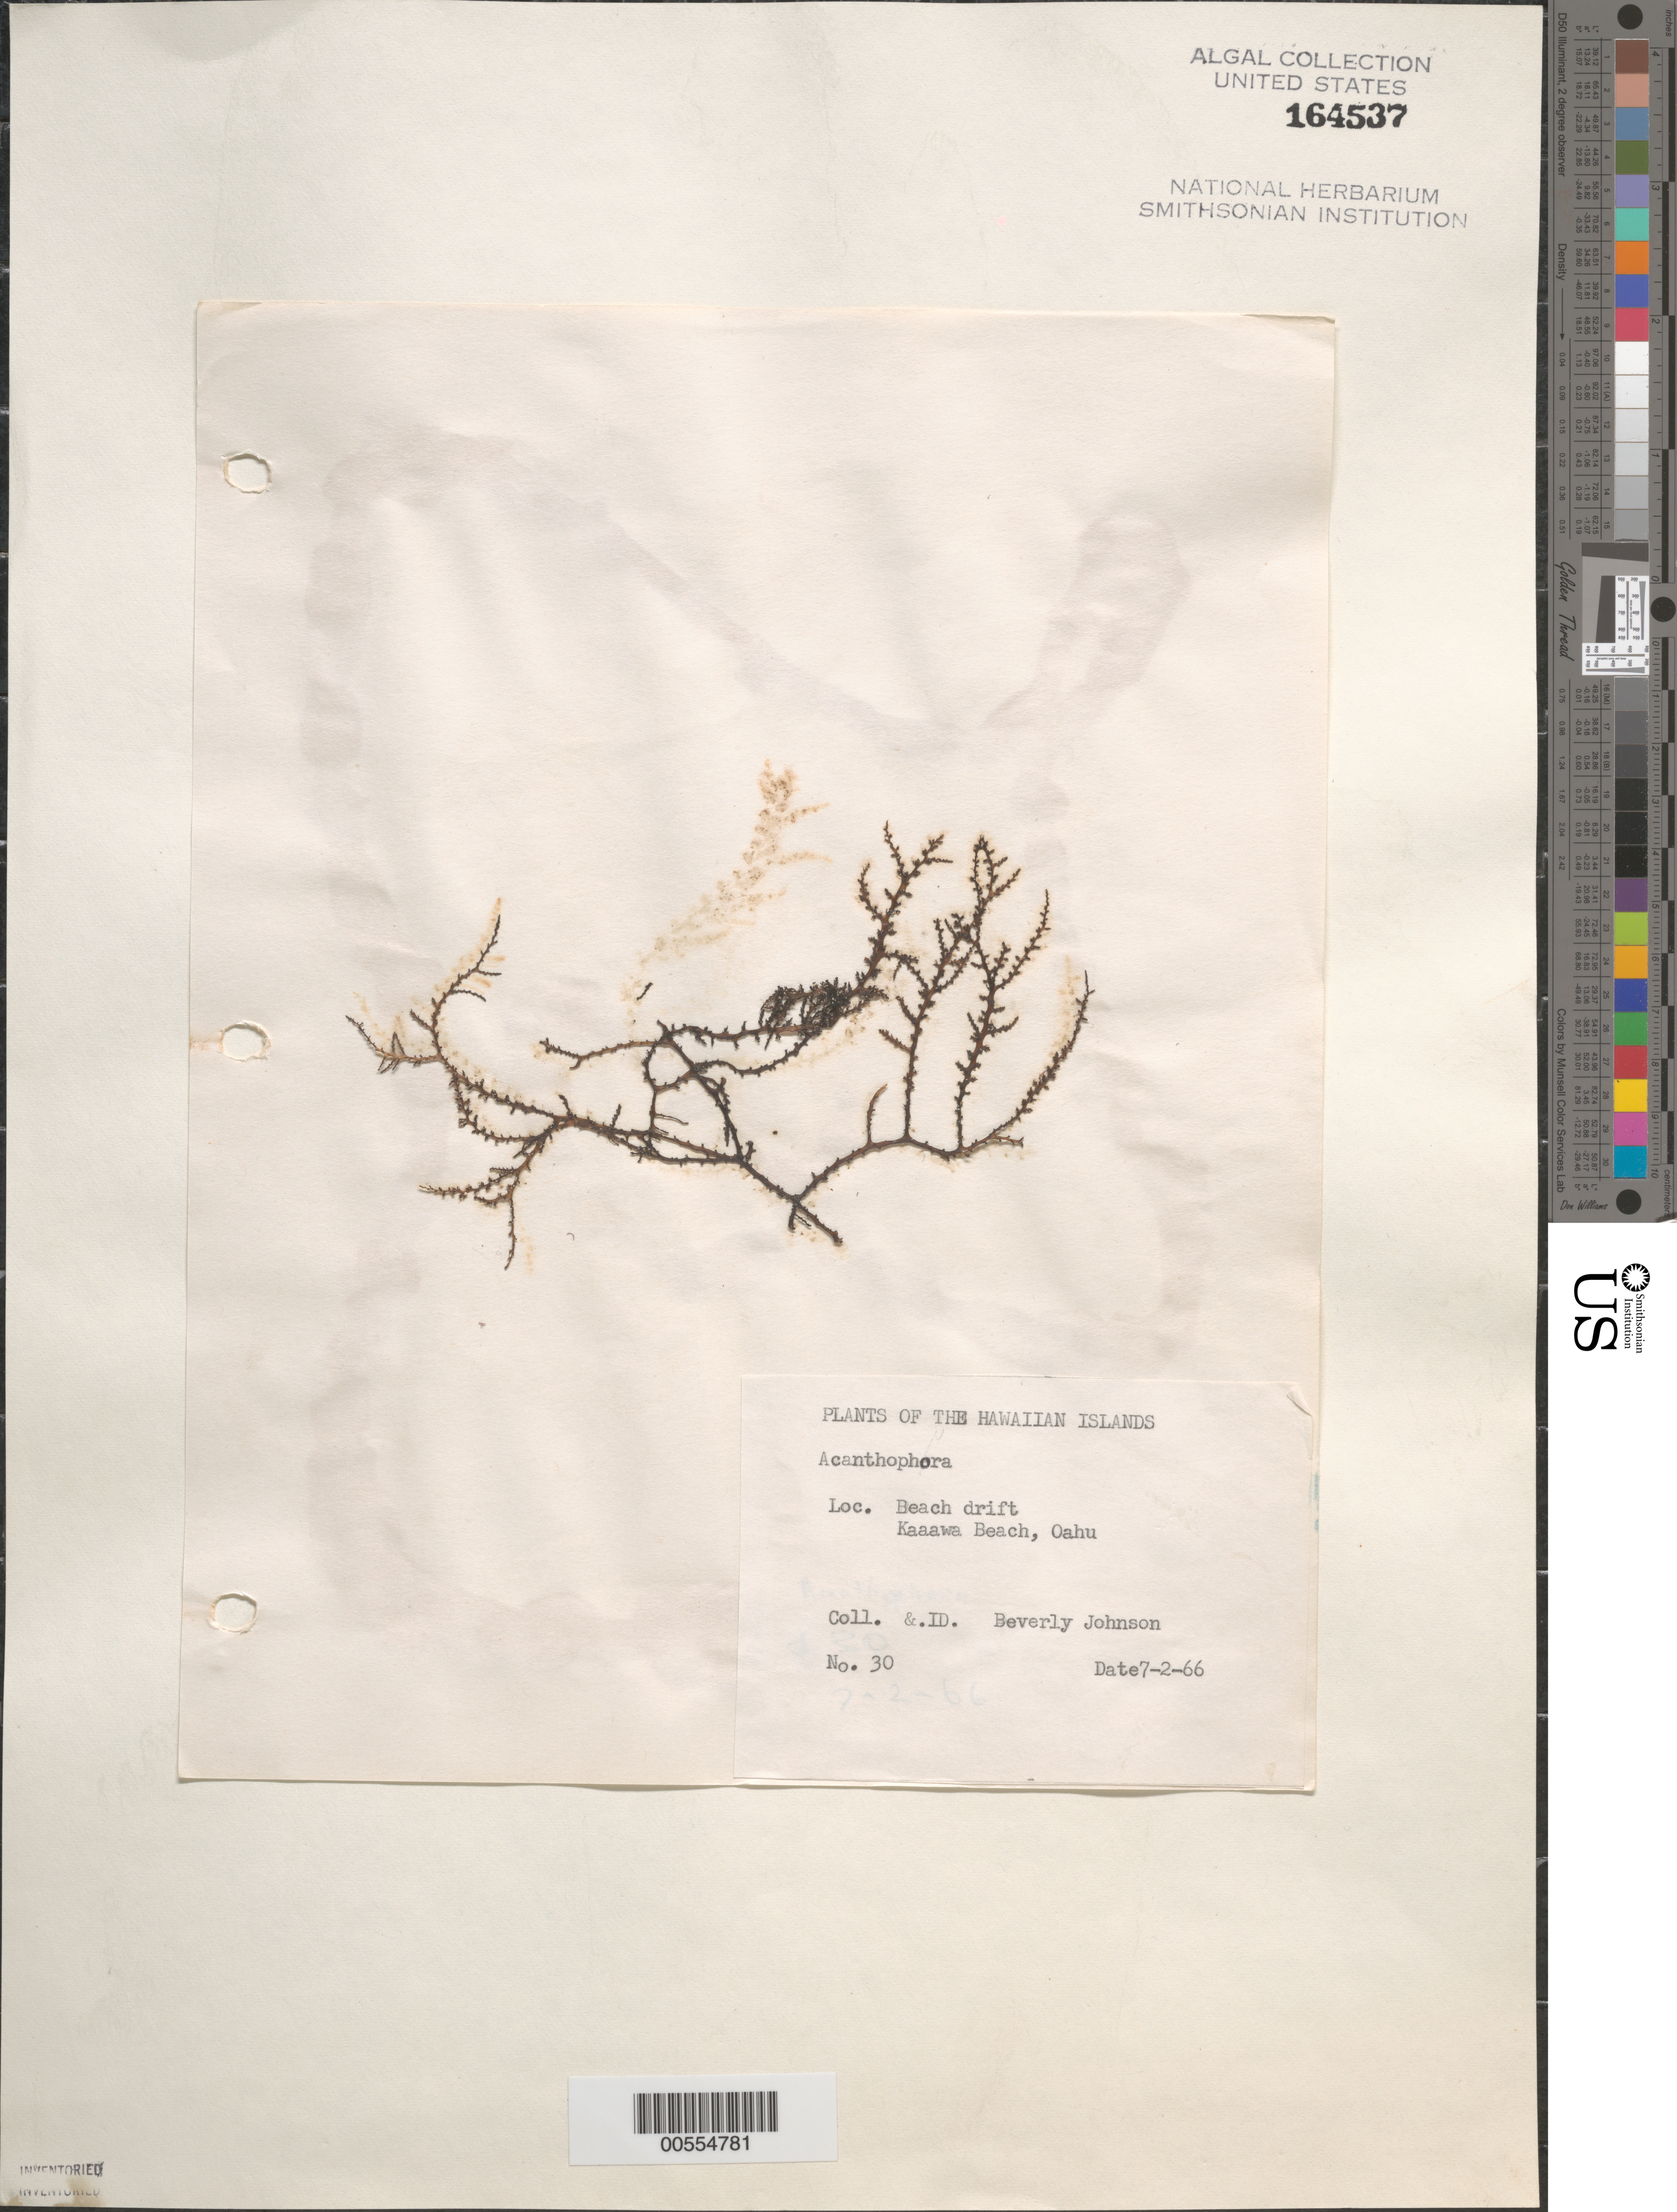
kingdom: Plantae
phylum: Rhodophyta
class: Florideophyceae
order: Ceramiales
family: Rhodomelaceae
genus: Acanthophora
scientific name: Acanthophora sp.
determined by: Johnson, Beverly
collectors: B. Johnson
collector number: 30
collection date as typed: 02 Jul 1966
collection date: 1966-07-02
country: United States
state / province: Hawaii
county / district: Honolulu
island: Oahu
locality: Kaaawa Beach, Kaaawa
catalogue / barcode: US 164537